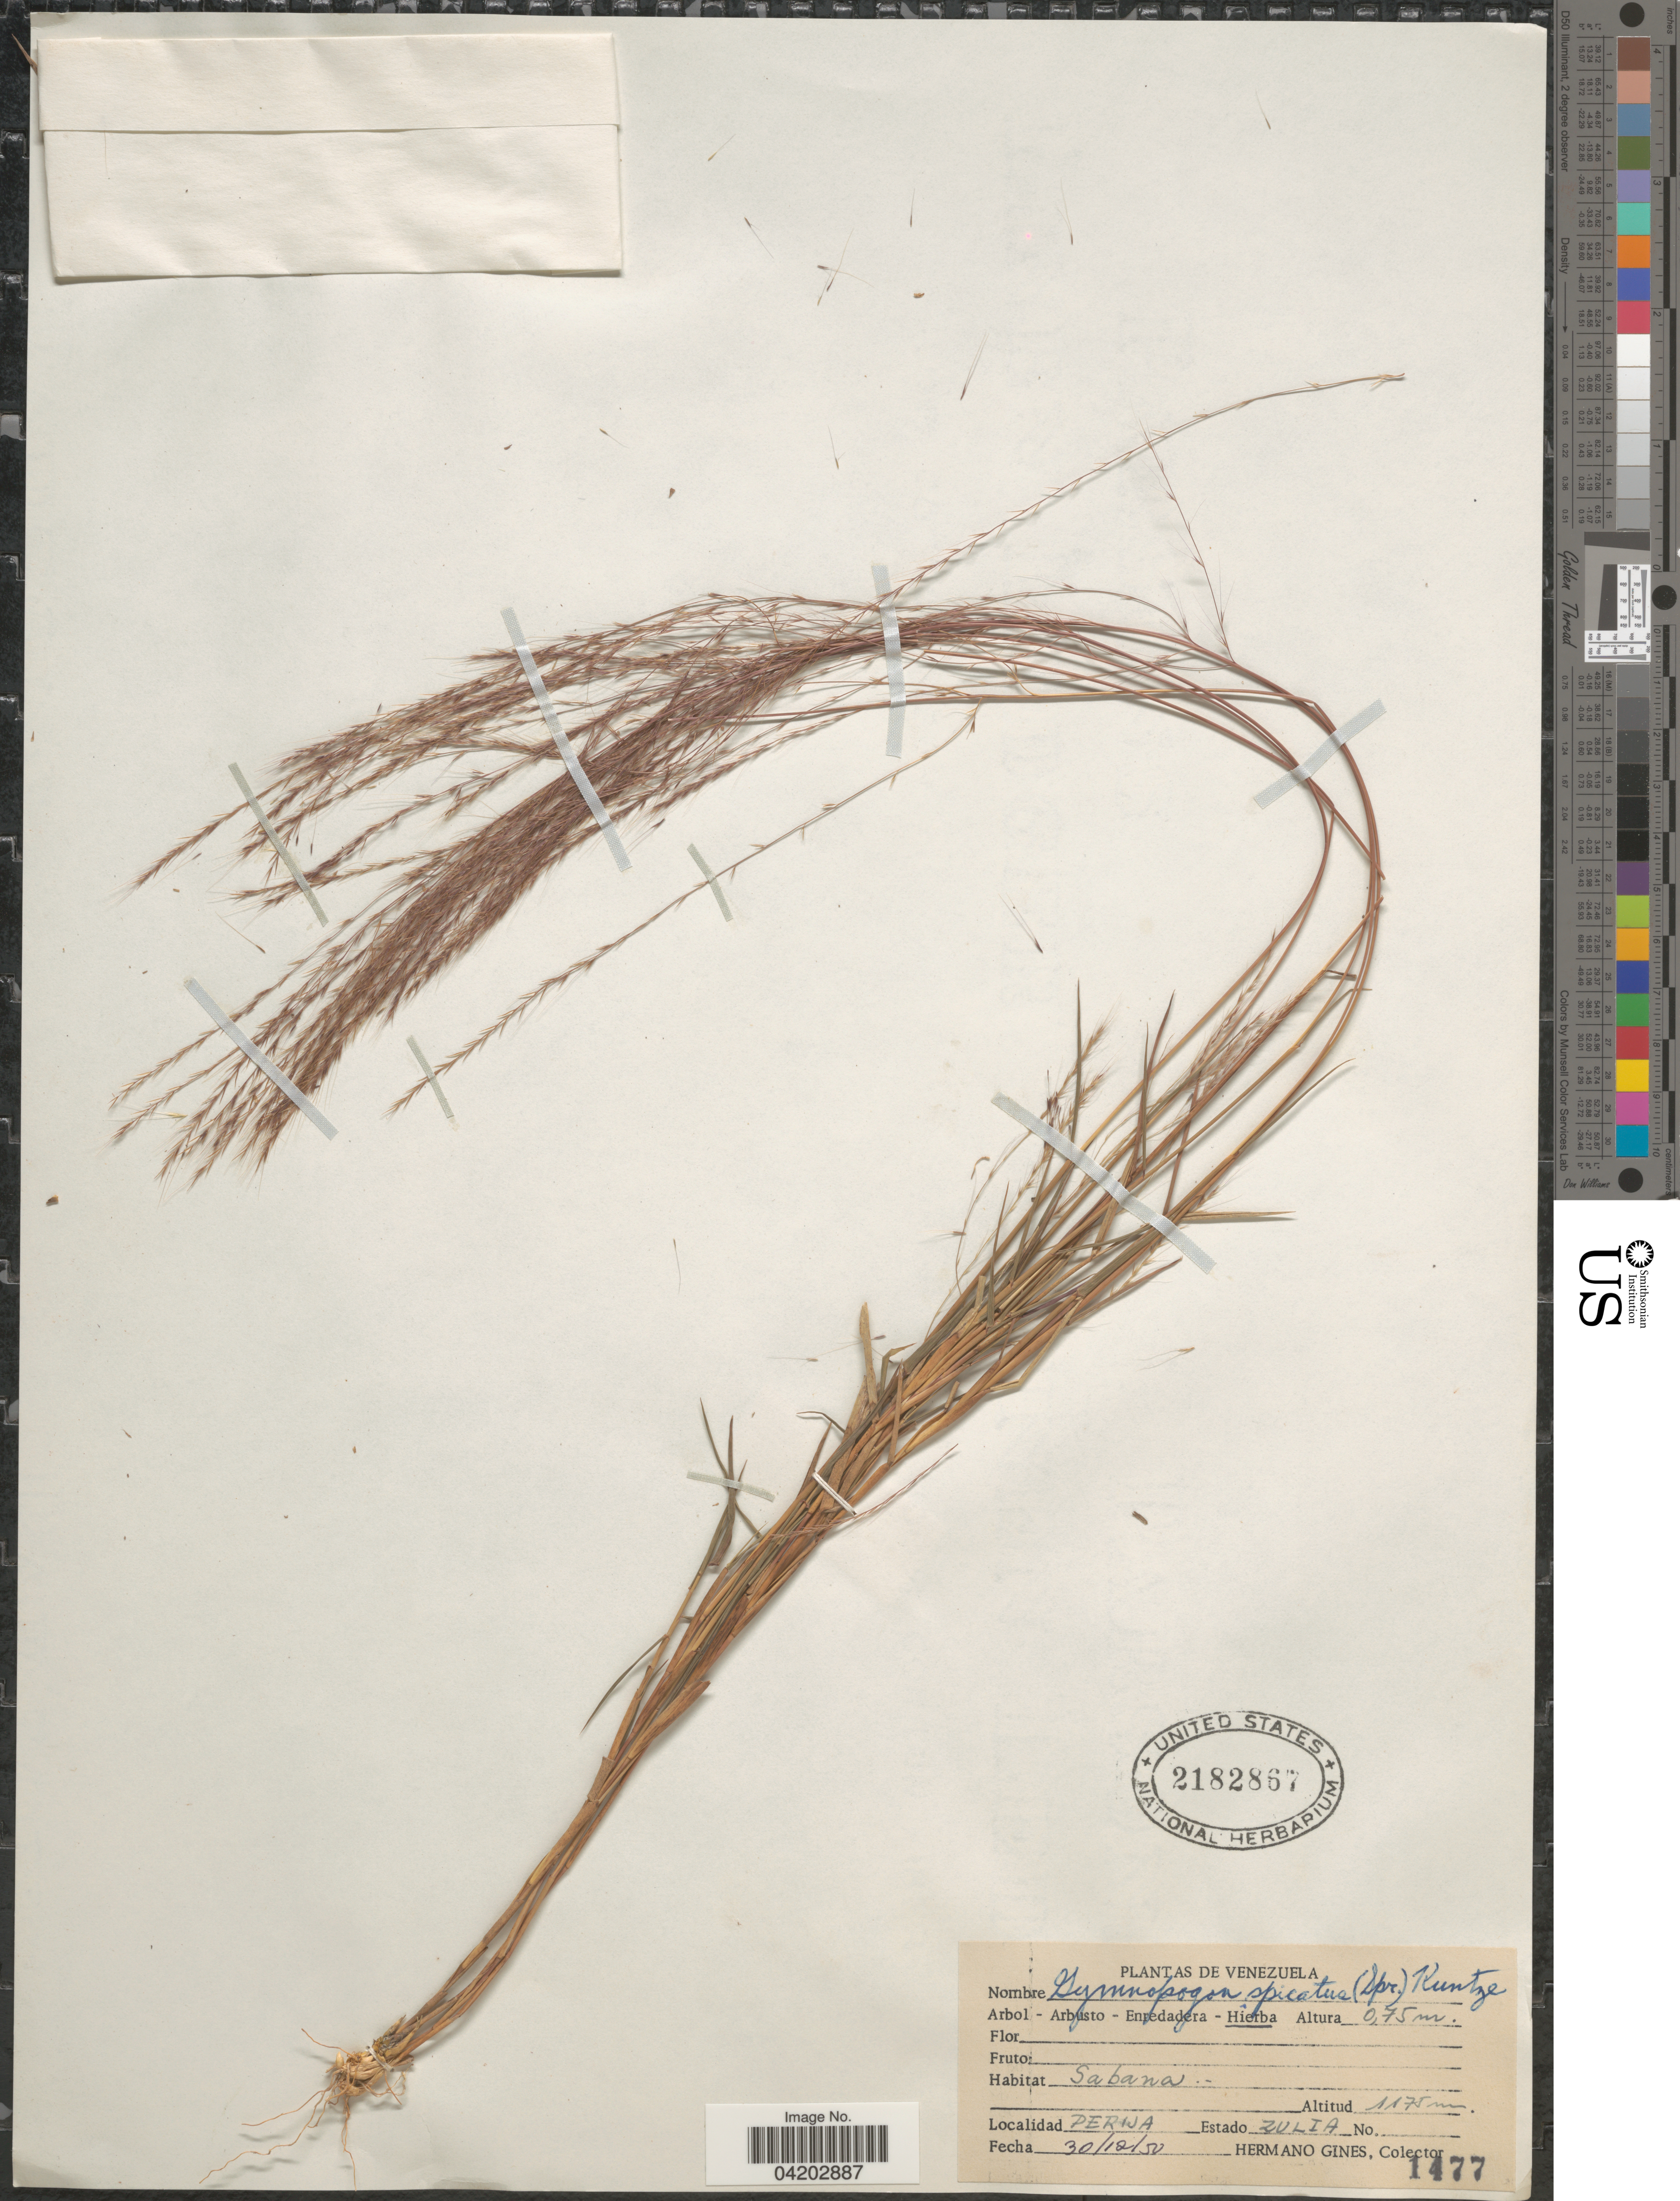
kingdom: Plantae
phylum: Tracheophyta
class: Liliopsida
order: Poales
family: Poaceae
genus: Gymnopogon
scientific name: Gymnopogon spicatus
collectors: Bro. Gines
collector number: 1477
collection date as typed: Transcribed d/m/y: 30/12/50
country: Venezuela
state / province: Zulia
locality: Perija.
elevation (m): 1175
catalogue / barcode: US 2182867